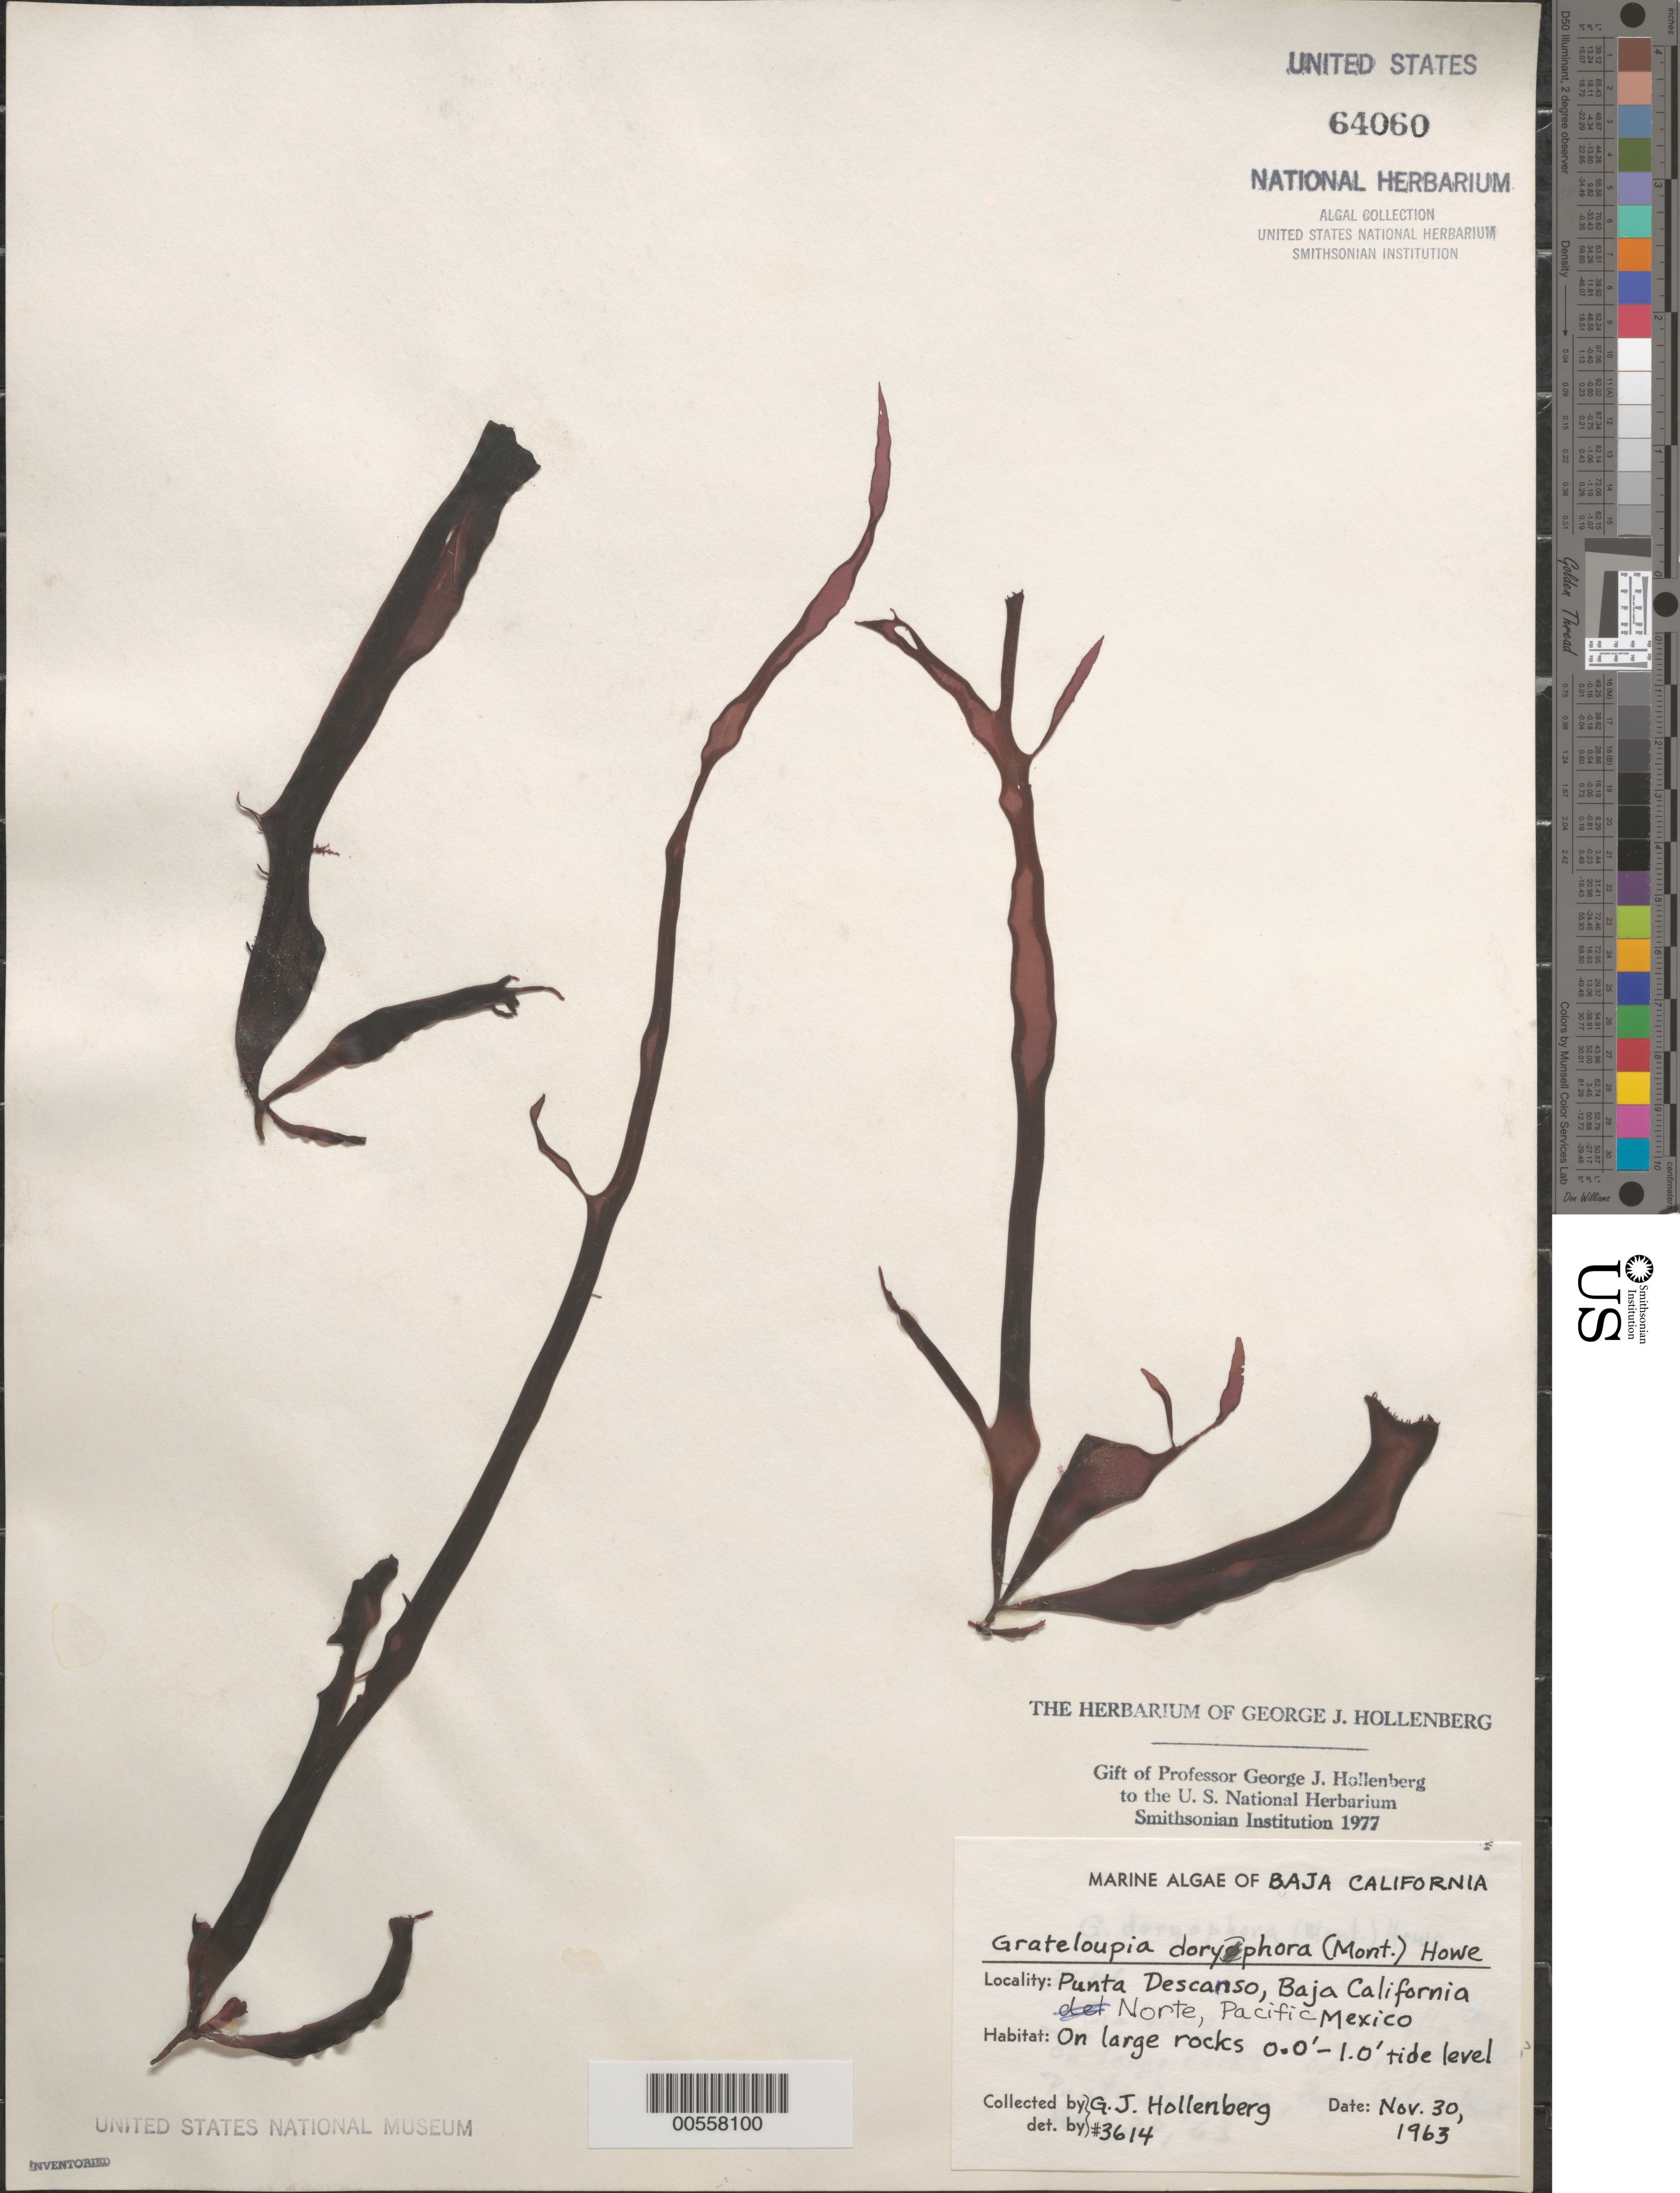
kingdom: Plantae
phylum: Rhodophyta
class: Florideophyceae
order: Halymeniales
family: Halymeniaceae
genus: Grateloupia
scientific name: Grateloupia doryphora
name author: (Mont.) Howe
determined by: Hollenberg, George J.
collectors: G. Hollenberg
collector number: GJH 3614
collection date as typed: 30 Nov 1963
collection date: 1963-11-30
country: Mexico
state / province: Baja California Norte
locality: Punta Descanso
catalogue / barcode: US 64060